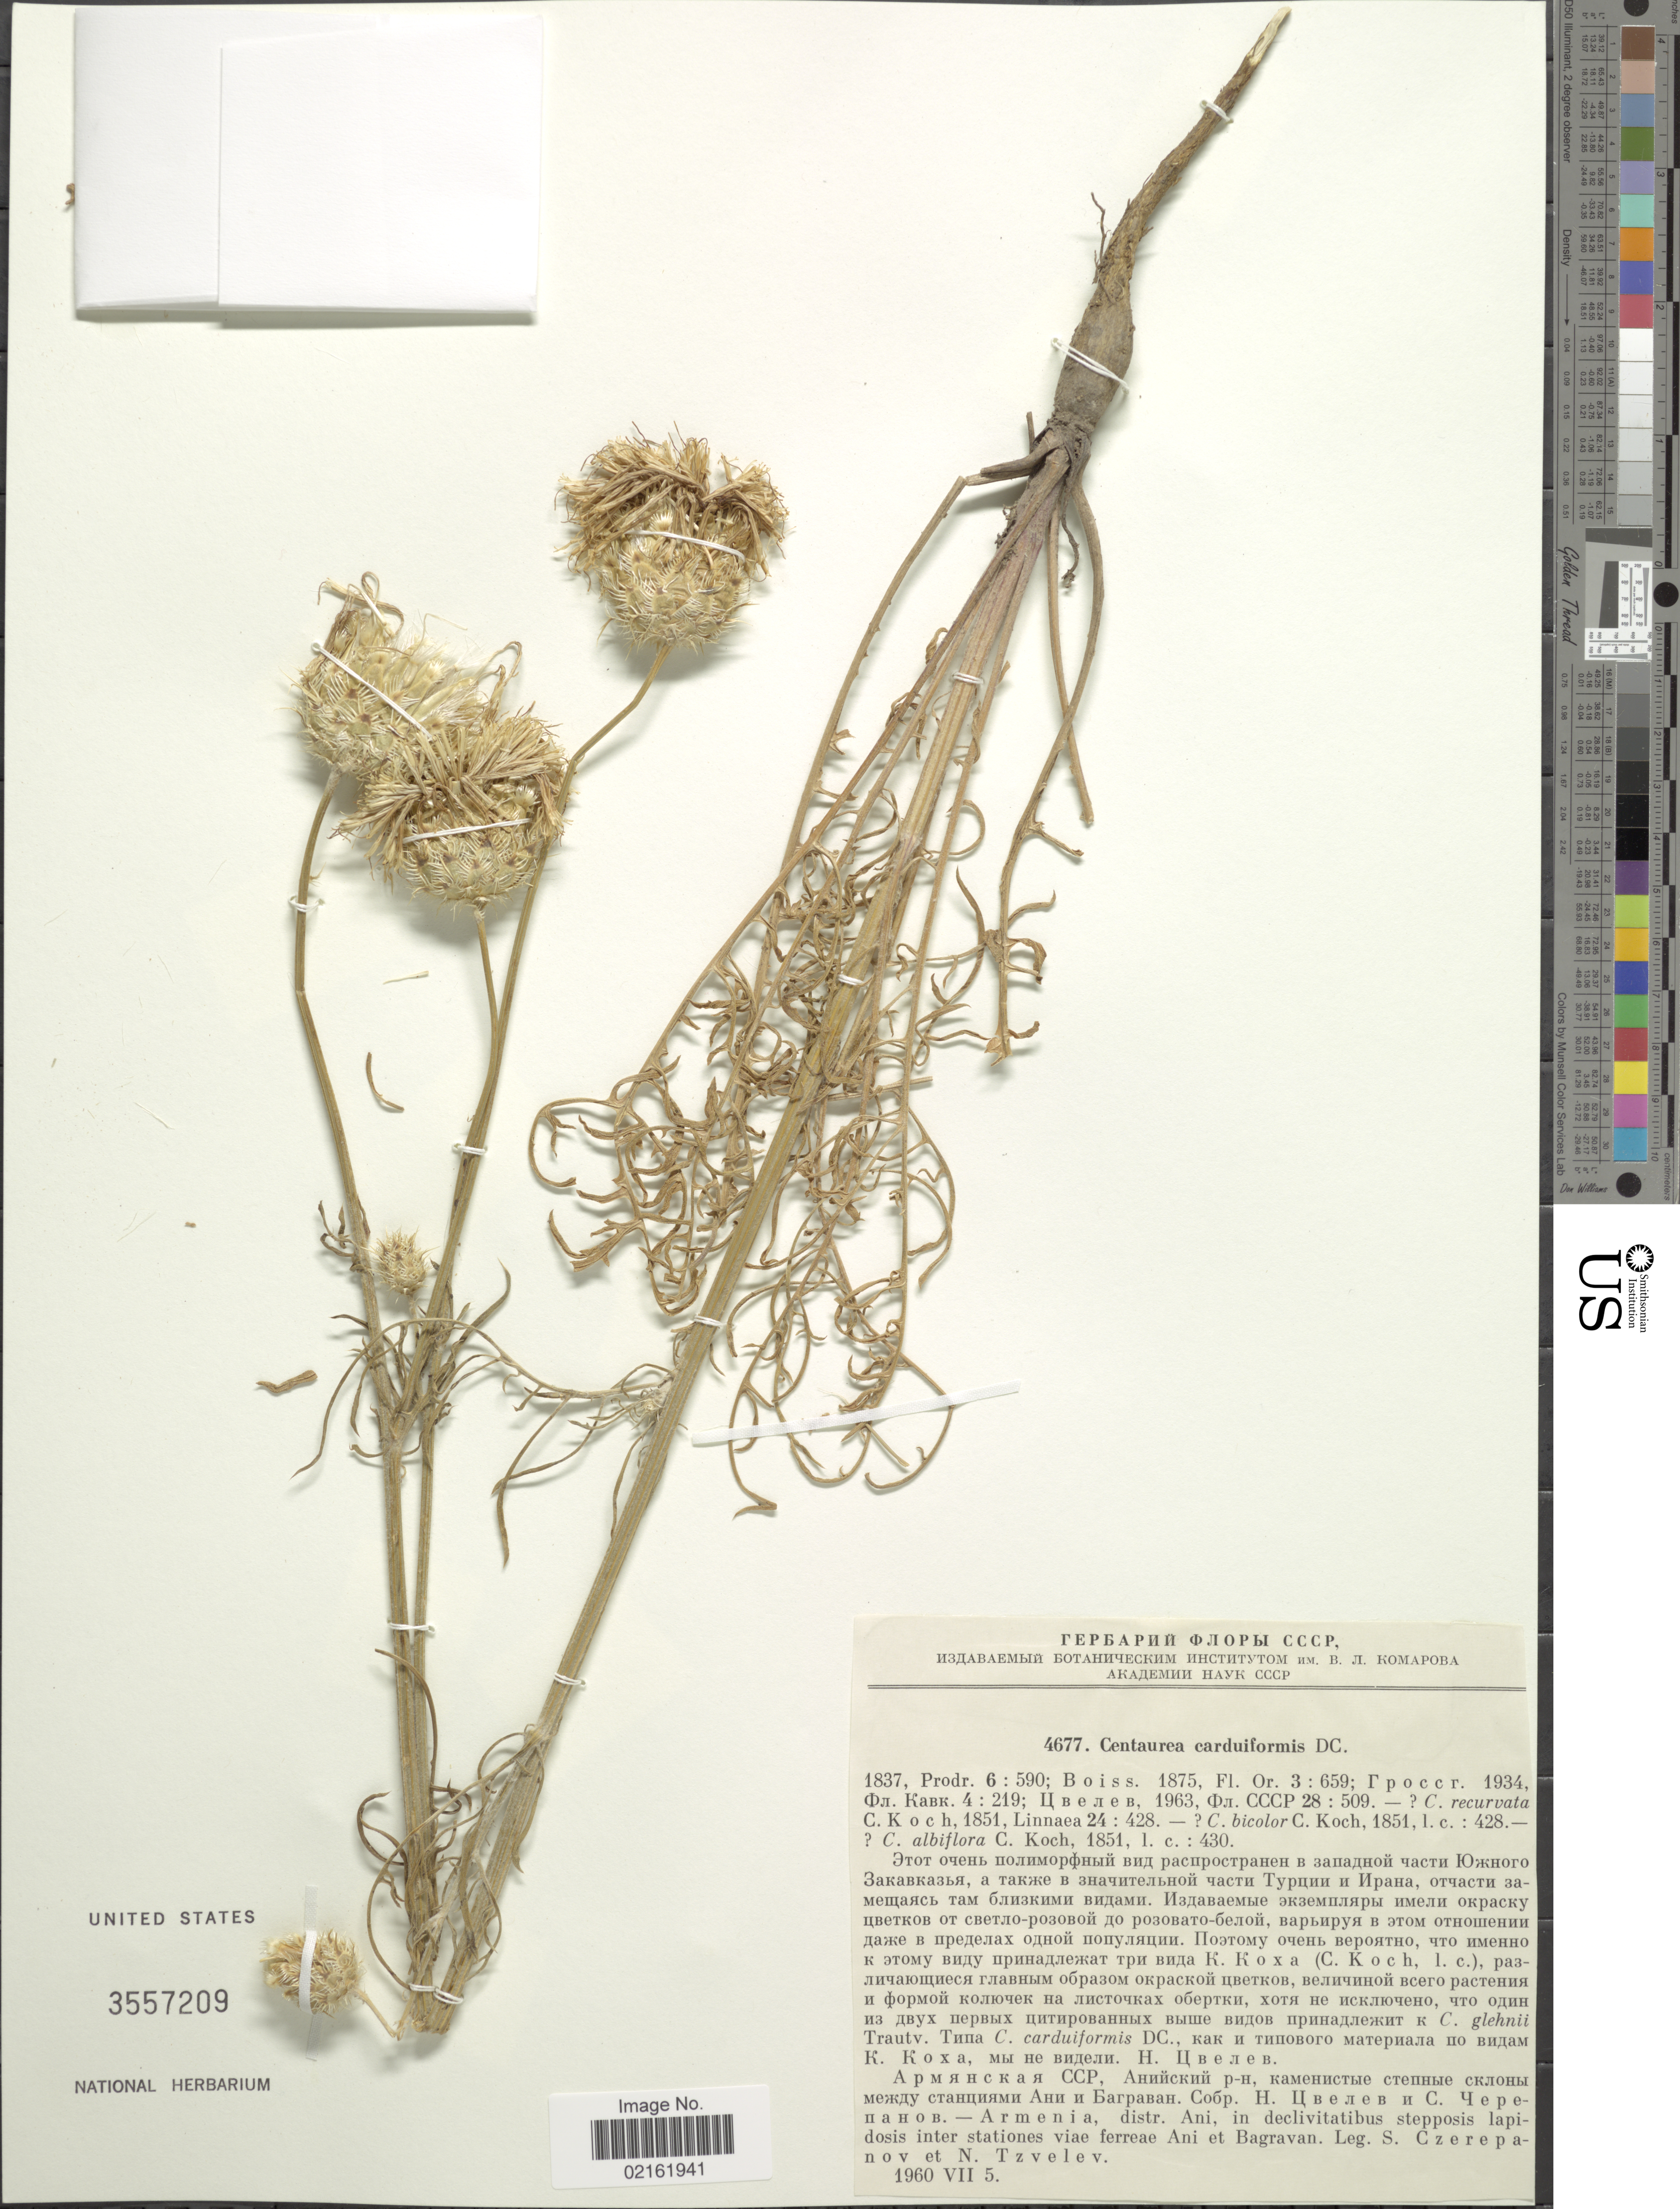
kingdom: Plantae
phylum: Tracheophyta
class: Magnoliopsida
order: Asterales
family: Asteraceae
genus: Centaurea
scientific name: Centaurea carduiformis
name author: DC.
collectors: S. Czerepanov & N. N. Tzvelev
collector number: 4677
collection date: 1960-07-05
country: Armenia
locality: Distr. Ani, in declivitatibus stepposis lapidosis inter stationes viae ferreae Ani et Bagravan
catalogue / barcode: US 3557209